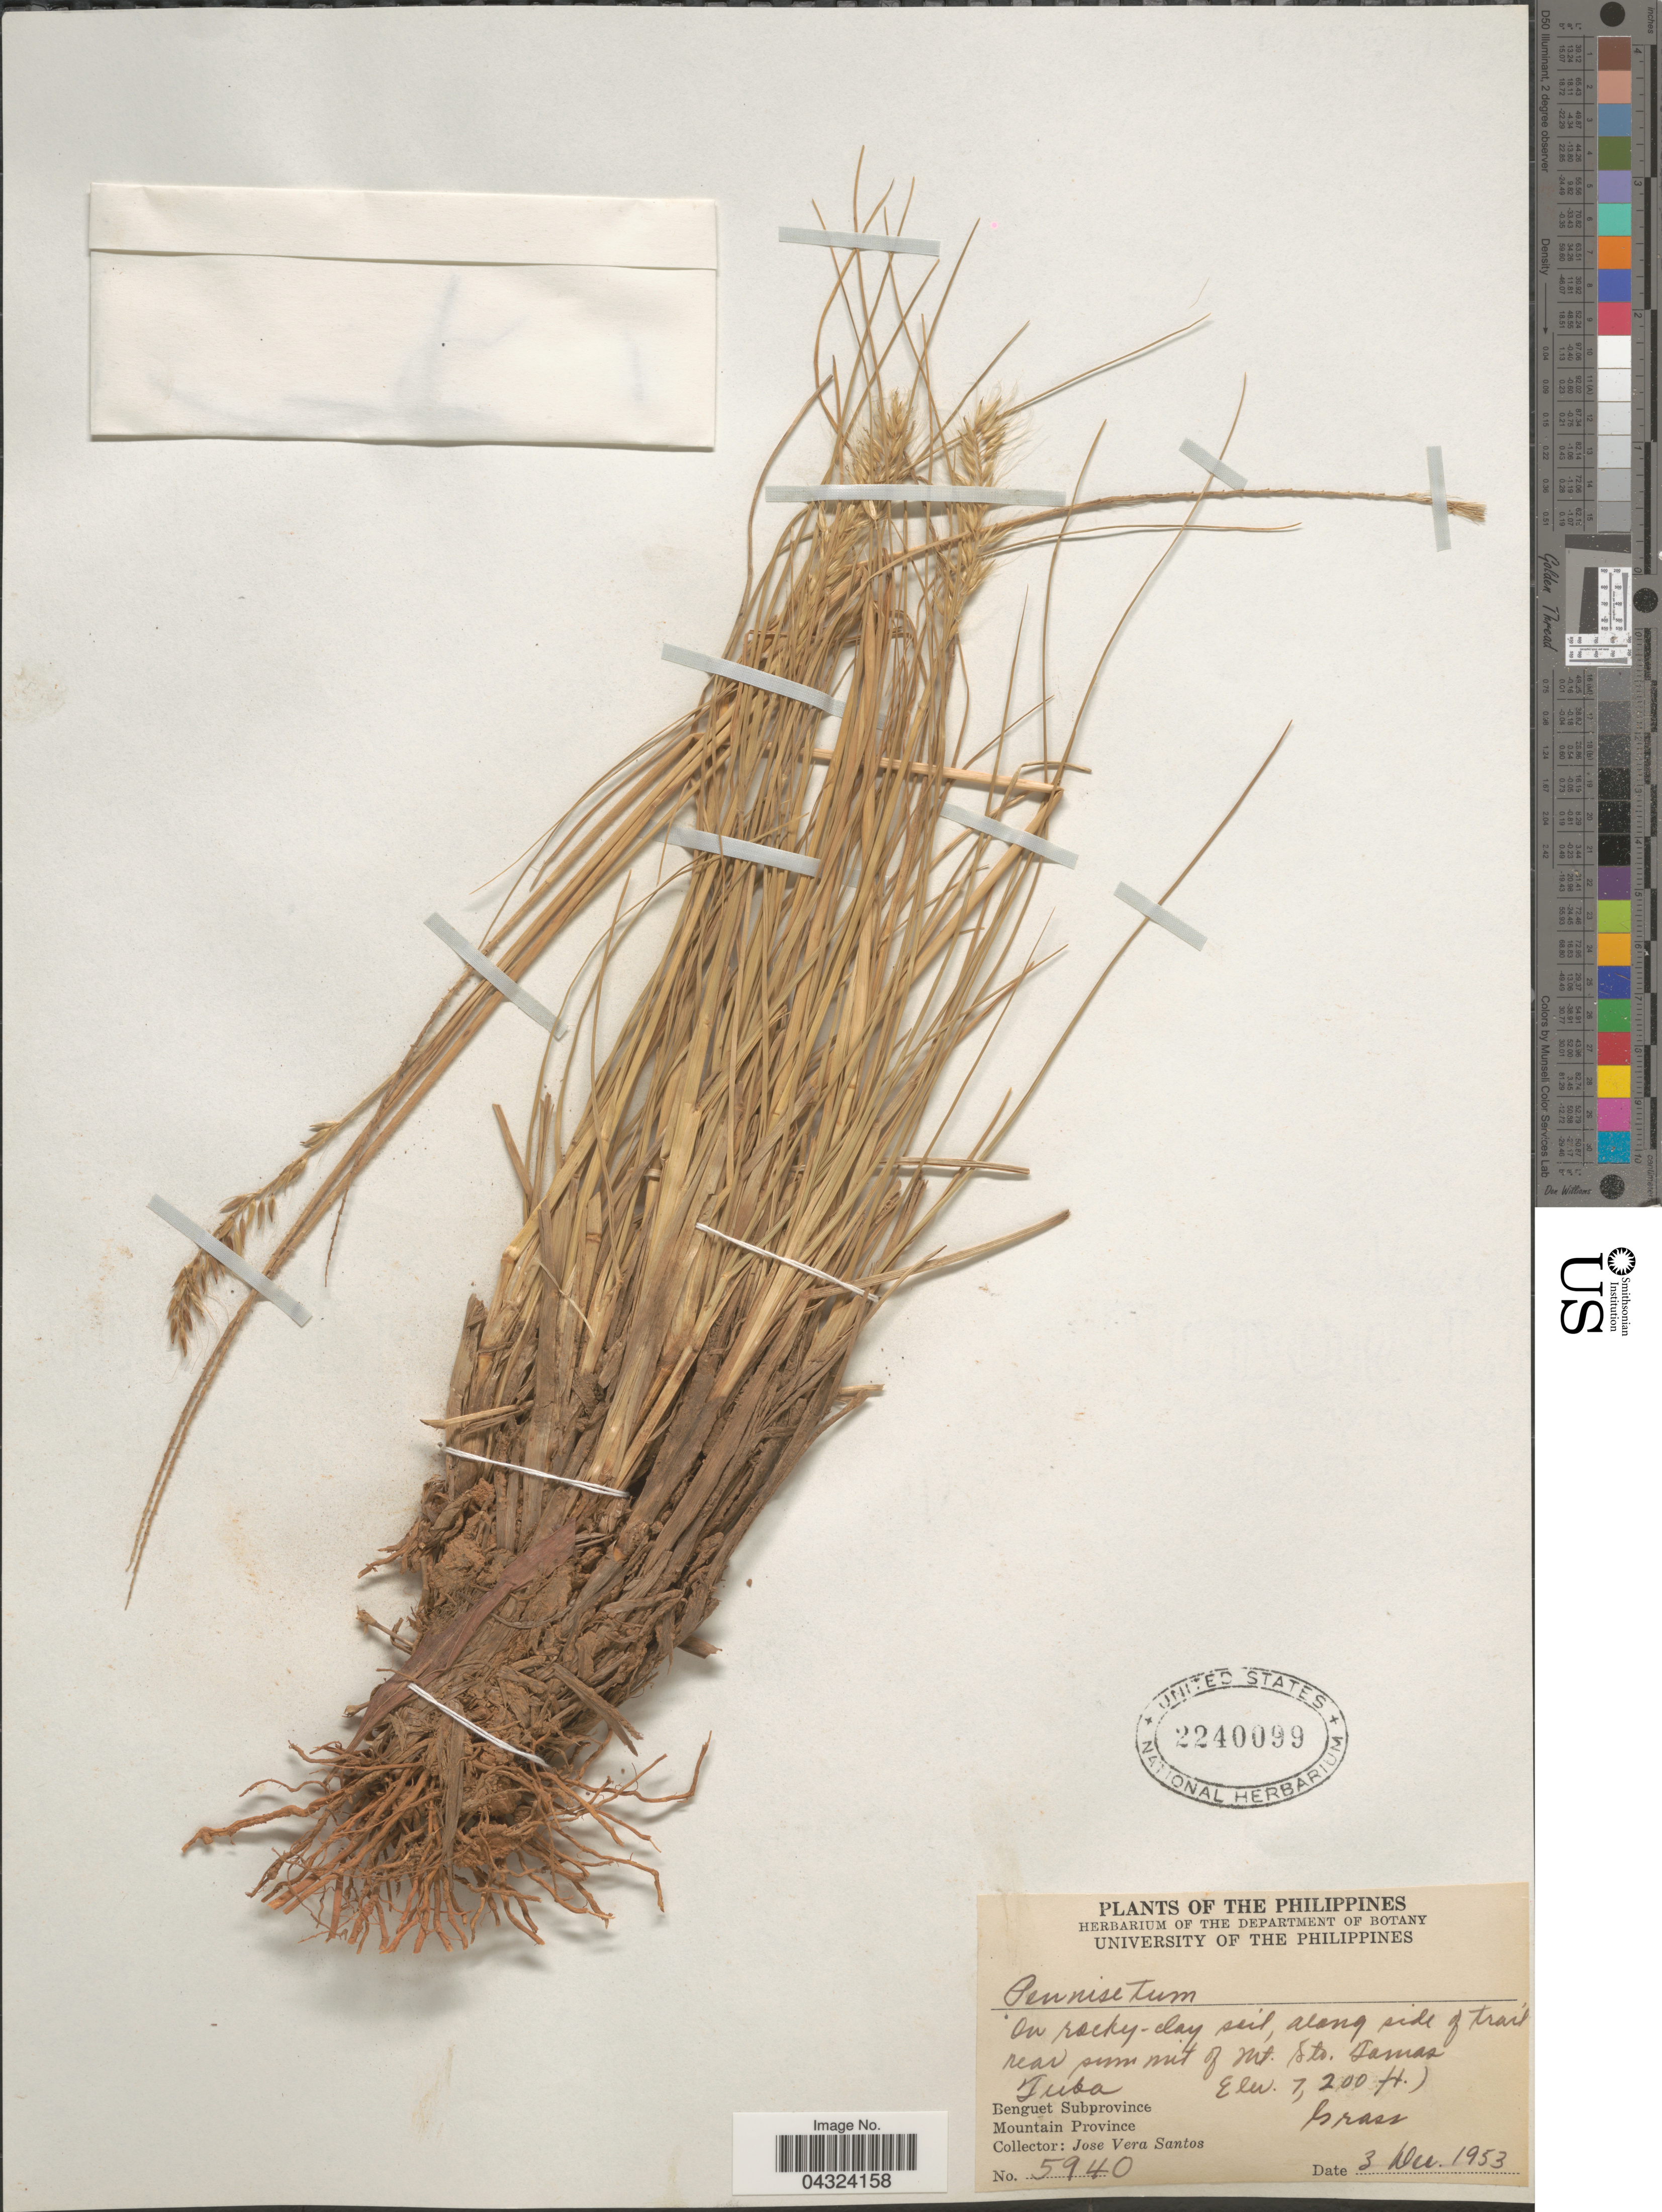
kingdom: Plantae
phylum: Tracheophyta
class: Liliopsida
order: Poales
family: Poaceae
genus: Cenchrus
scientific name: Cenchrus sp.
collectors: J. Santos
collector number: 5940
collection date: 1953-12-03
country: Philippines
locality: On rocky-clay soil, along side of trail near summit of Mt. Sto. Tamas Tuba. Benguet Subprovince. Mountain Province.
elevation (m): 2195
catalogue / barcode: US 2240099